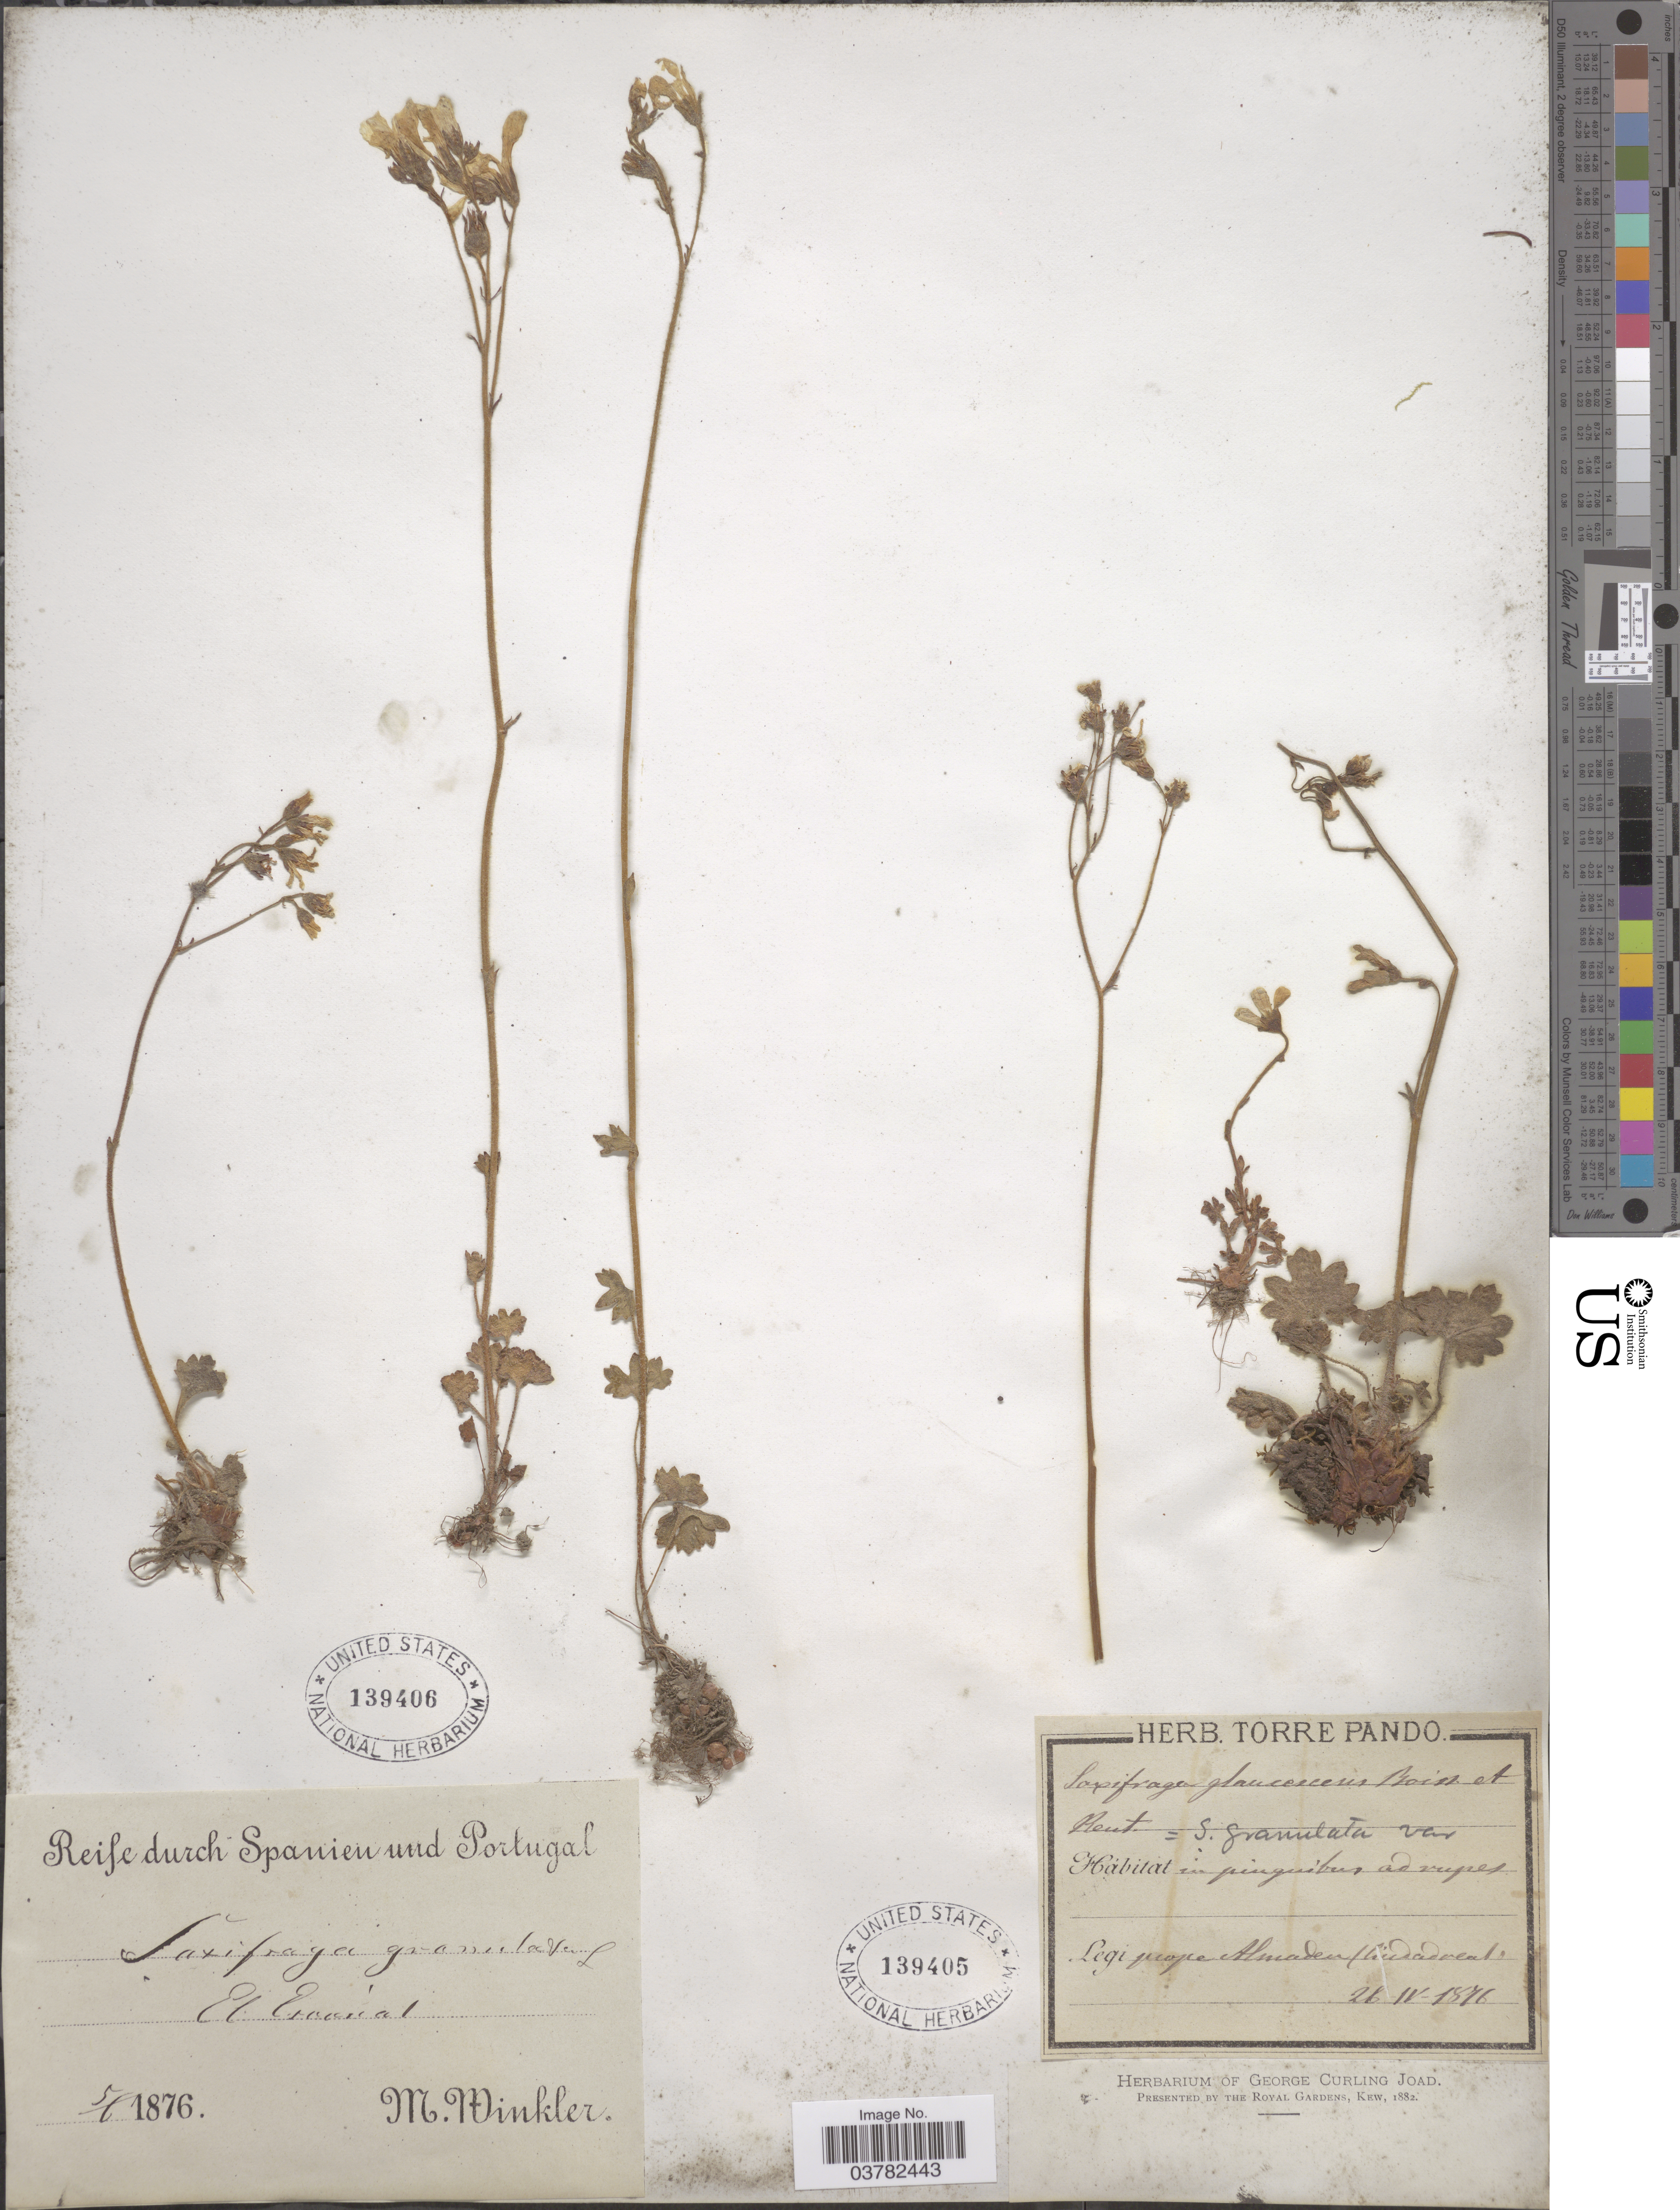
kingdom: Plantae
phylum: Tracheophyta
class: Magnoliopsida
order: Saxifragales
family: Saxifragaceae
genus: Saxifraga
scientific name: Saxifraga granulata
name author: L.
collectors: M. Winkler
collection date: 1876-05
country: Spain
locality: Reise durch Spanien und Portugal. El Escorial.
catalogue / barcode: US 139406